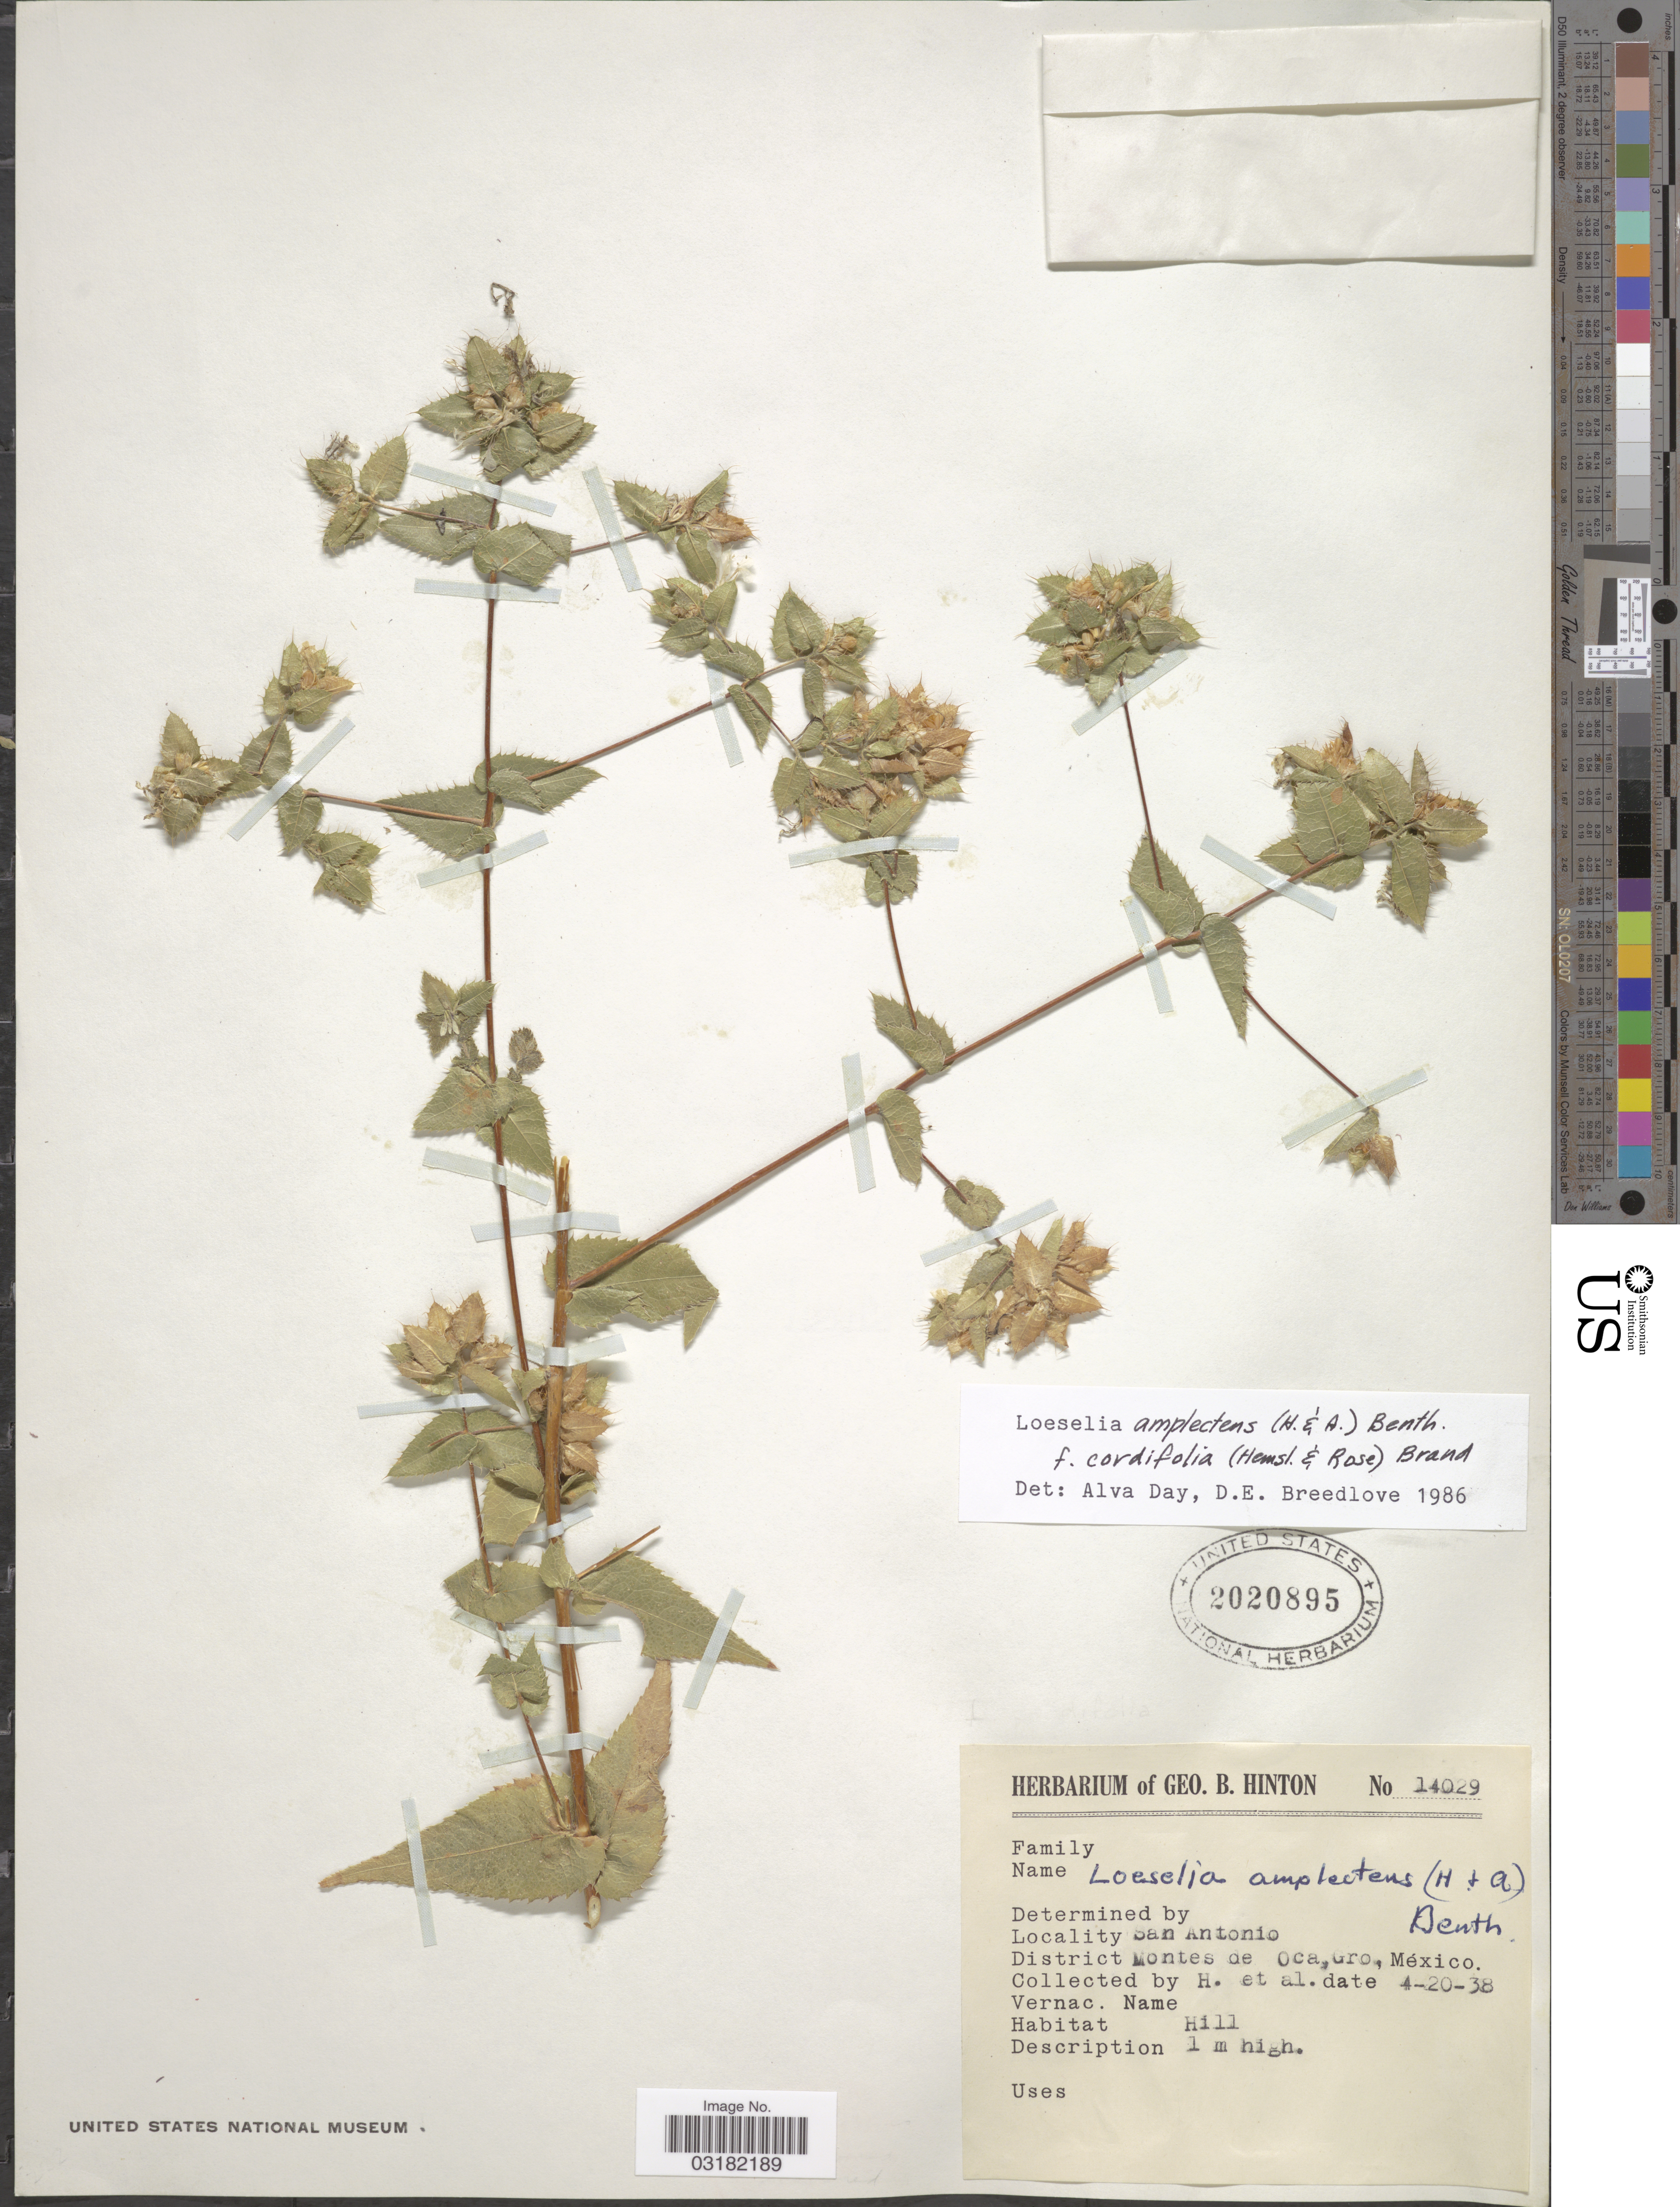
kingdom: Plantae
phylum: Tracheophyta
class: Magnoliopsida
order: Ericales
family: Polemoniaceae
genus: Loeselia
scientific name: Loeselia amplectens f. cordifolia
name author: Brand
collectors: G. B. Hinton & et al.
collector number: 14029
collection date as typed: Transcribed d/m/y: 20/4/38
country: Mexico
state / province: Guerrero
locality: Sam Antonio. District Montes de Oca.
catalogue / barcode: US 2020895